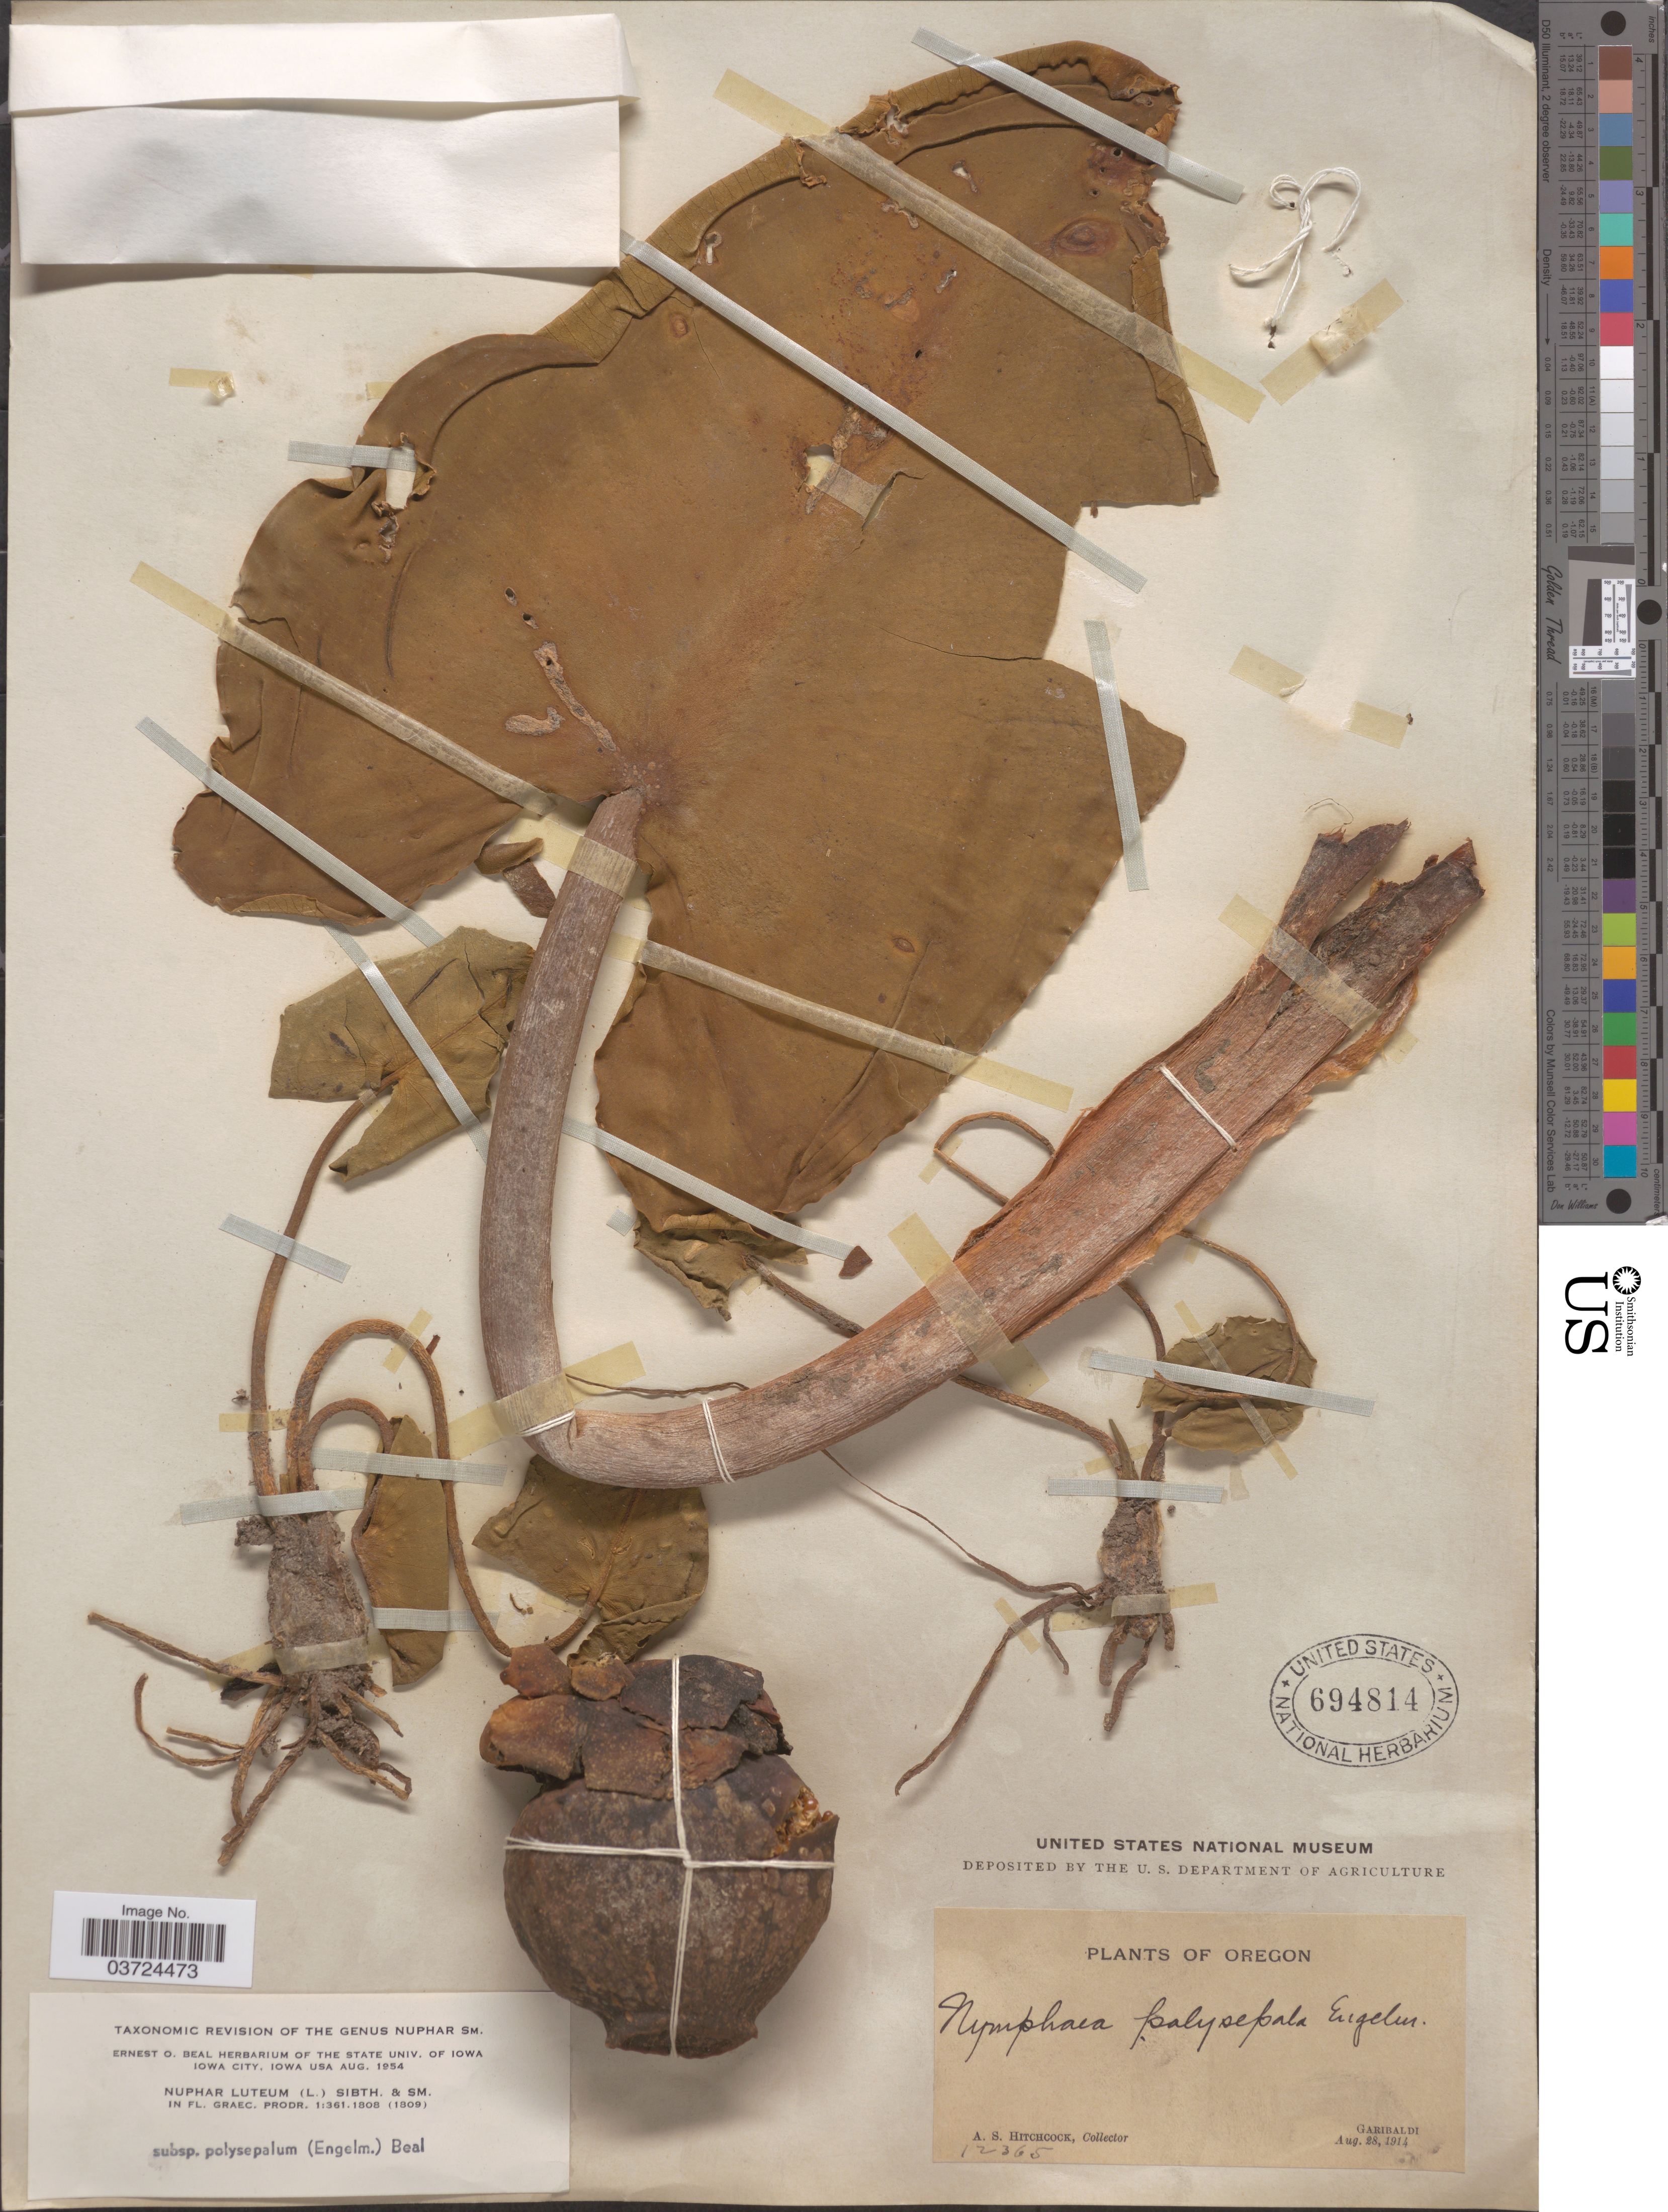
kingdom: Plantae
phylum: Tracheophyta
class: Magnoliopsida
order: Nymphaeales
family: Nymphaeaceae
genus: Nuphar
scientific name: Nuphar polysepala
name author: Englem.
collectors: A. S. Hitchcock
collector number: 12365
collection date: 1914-08-28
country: United States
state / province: Oregon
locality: Garibaldi.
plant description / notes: Fruit temporarily sampled for micro-CT scanning.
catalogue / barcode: US 694814